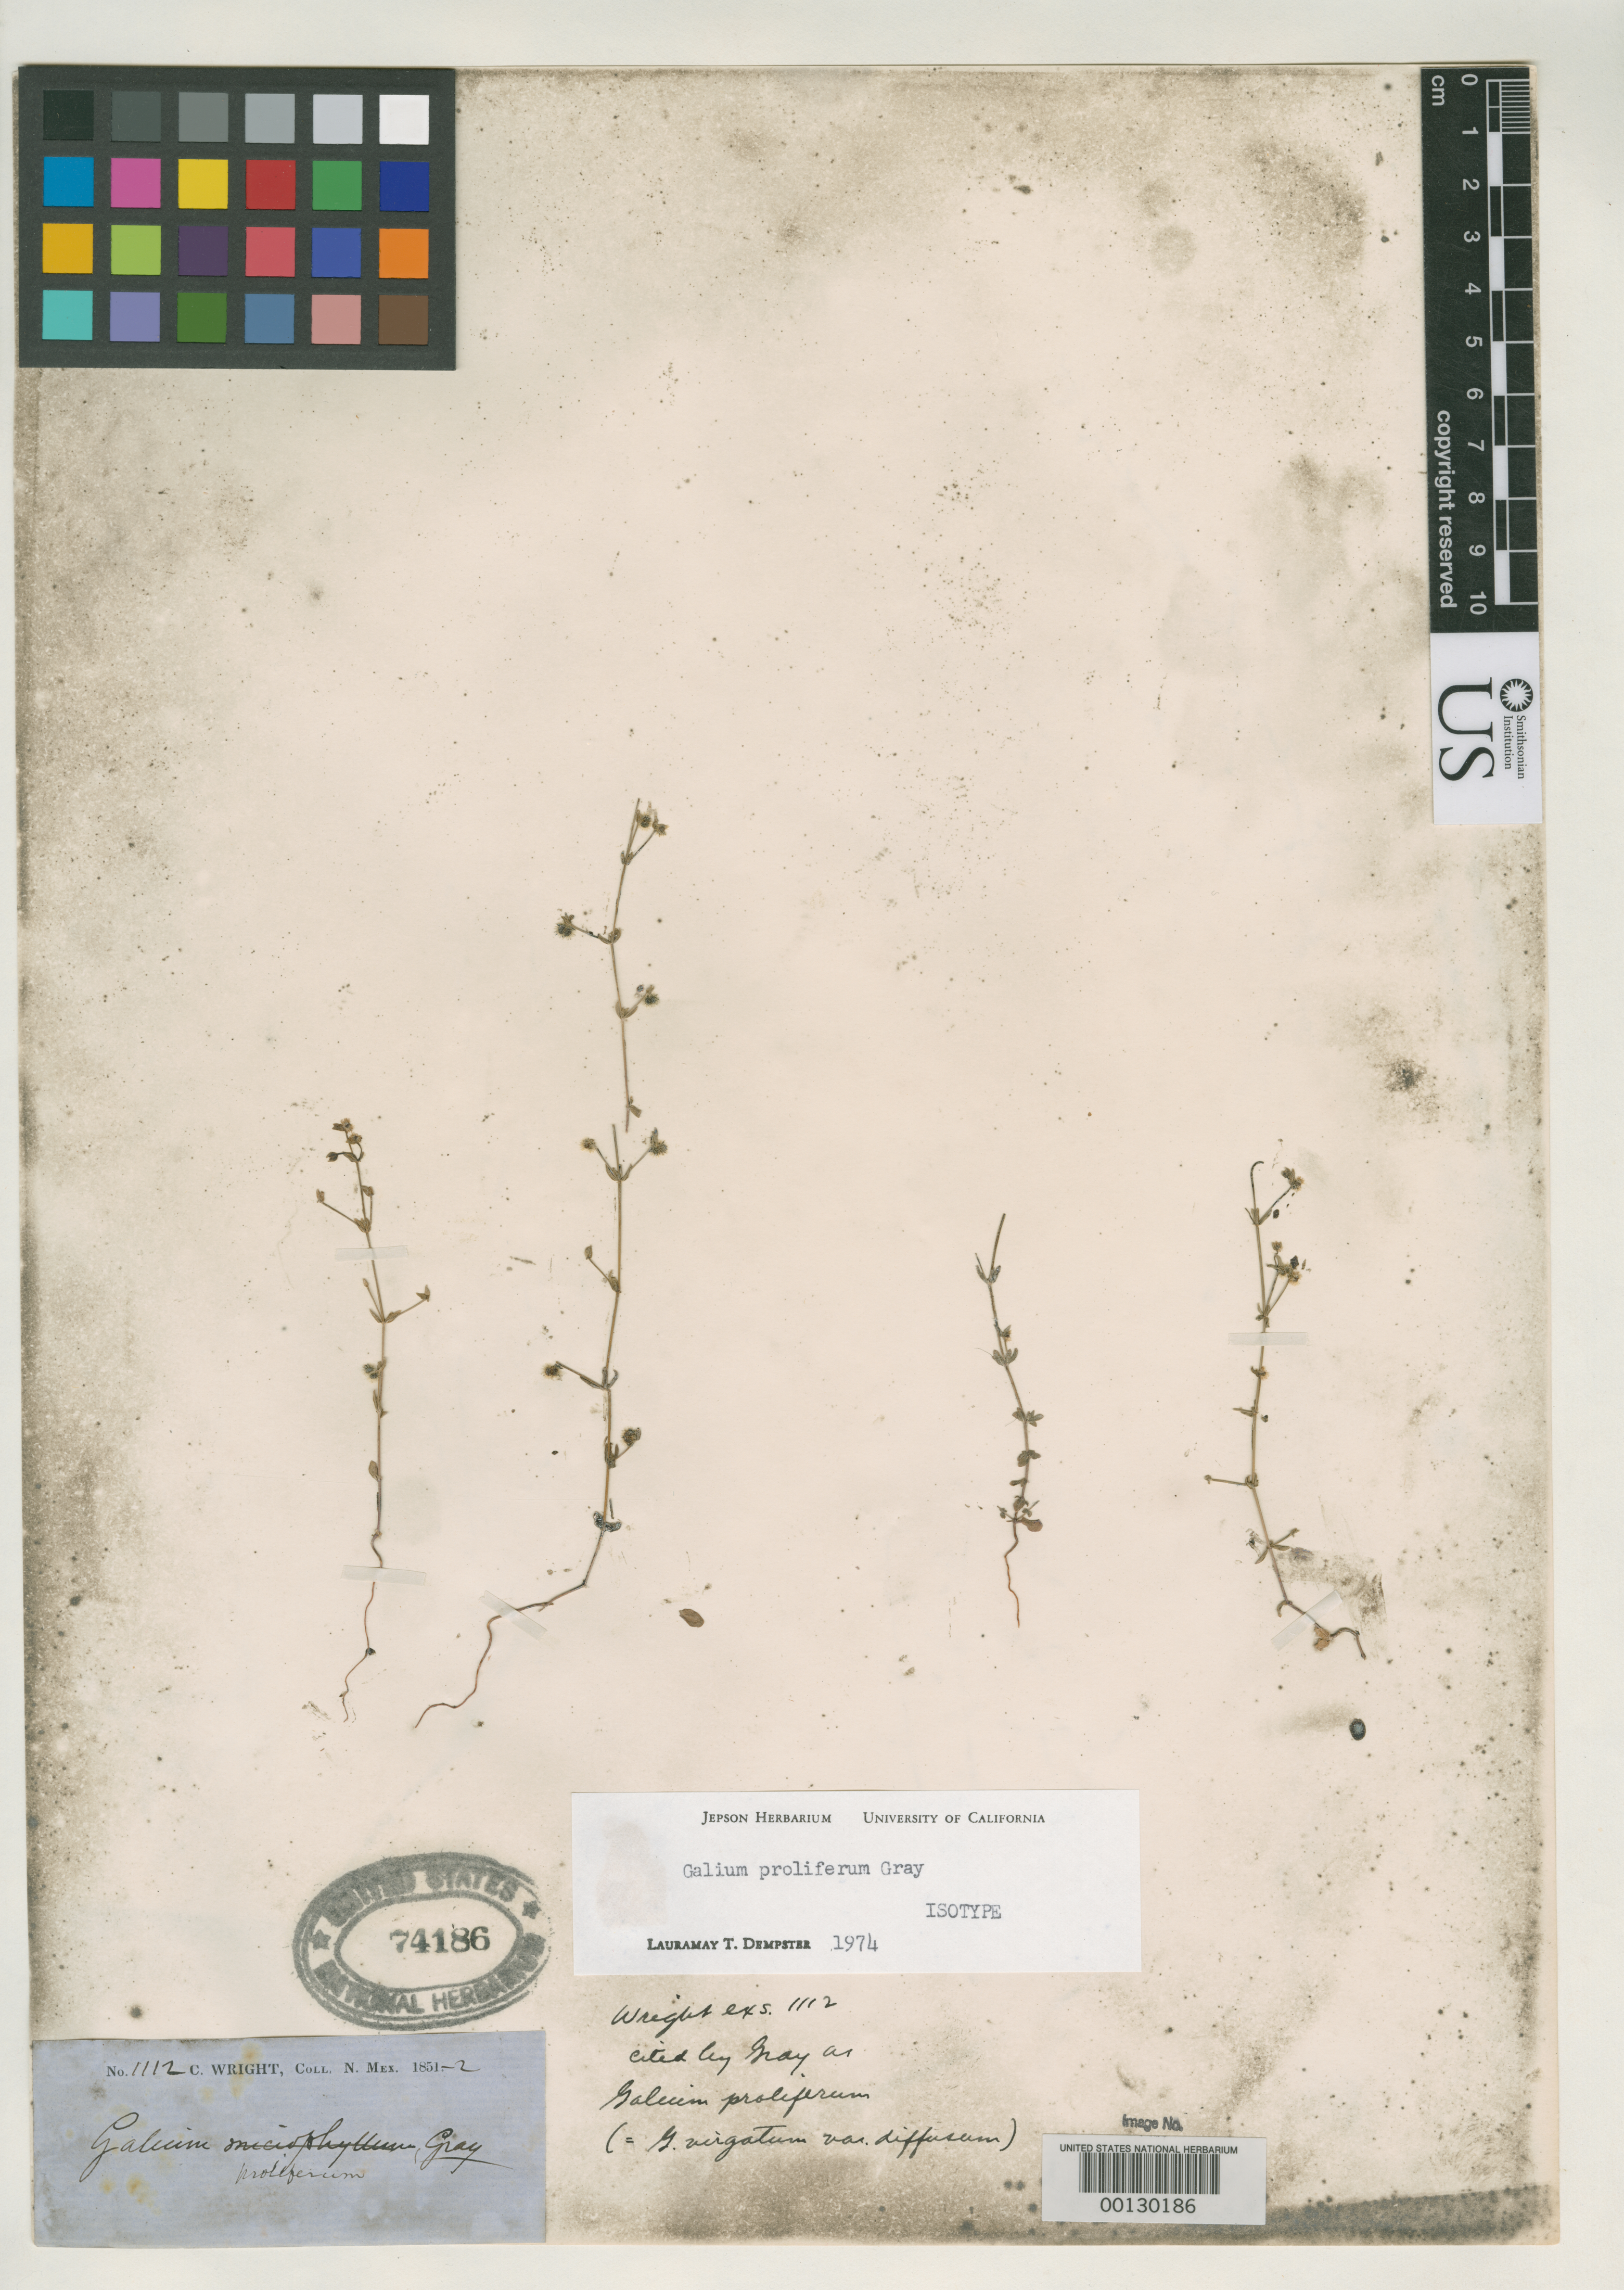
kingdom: Plantae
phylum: Tracheophyta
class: Magnoliopsida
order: Gentianales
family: Rubiaceae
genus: Galium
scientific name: Galium virgatum var. diffusum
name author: A. Gray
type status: Type Collection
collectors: C. Wright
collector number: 1112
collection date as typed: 1851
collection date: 1851/1852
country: United States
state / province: Texas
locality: N. Mexico. [Protologue, "western borders of Texas"]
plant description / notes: Also a type of Galium proliferum A. Gray, nom. nov.; Replacement name for Galium virgatum var. diffusum, non Galium diffusum Clos (1848).; Also a type of Galium virgatum var. diffusum A. Gray.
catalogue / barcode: US 74186